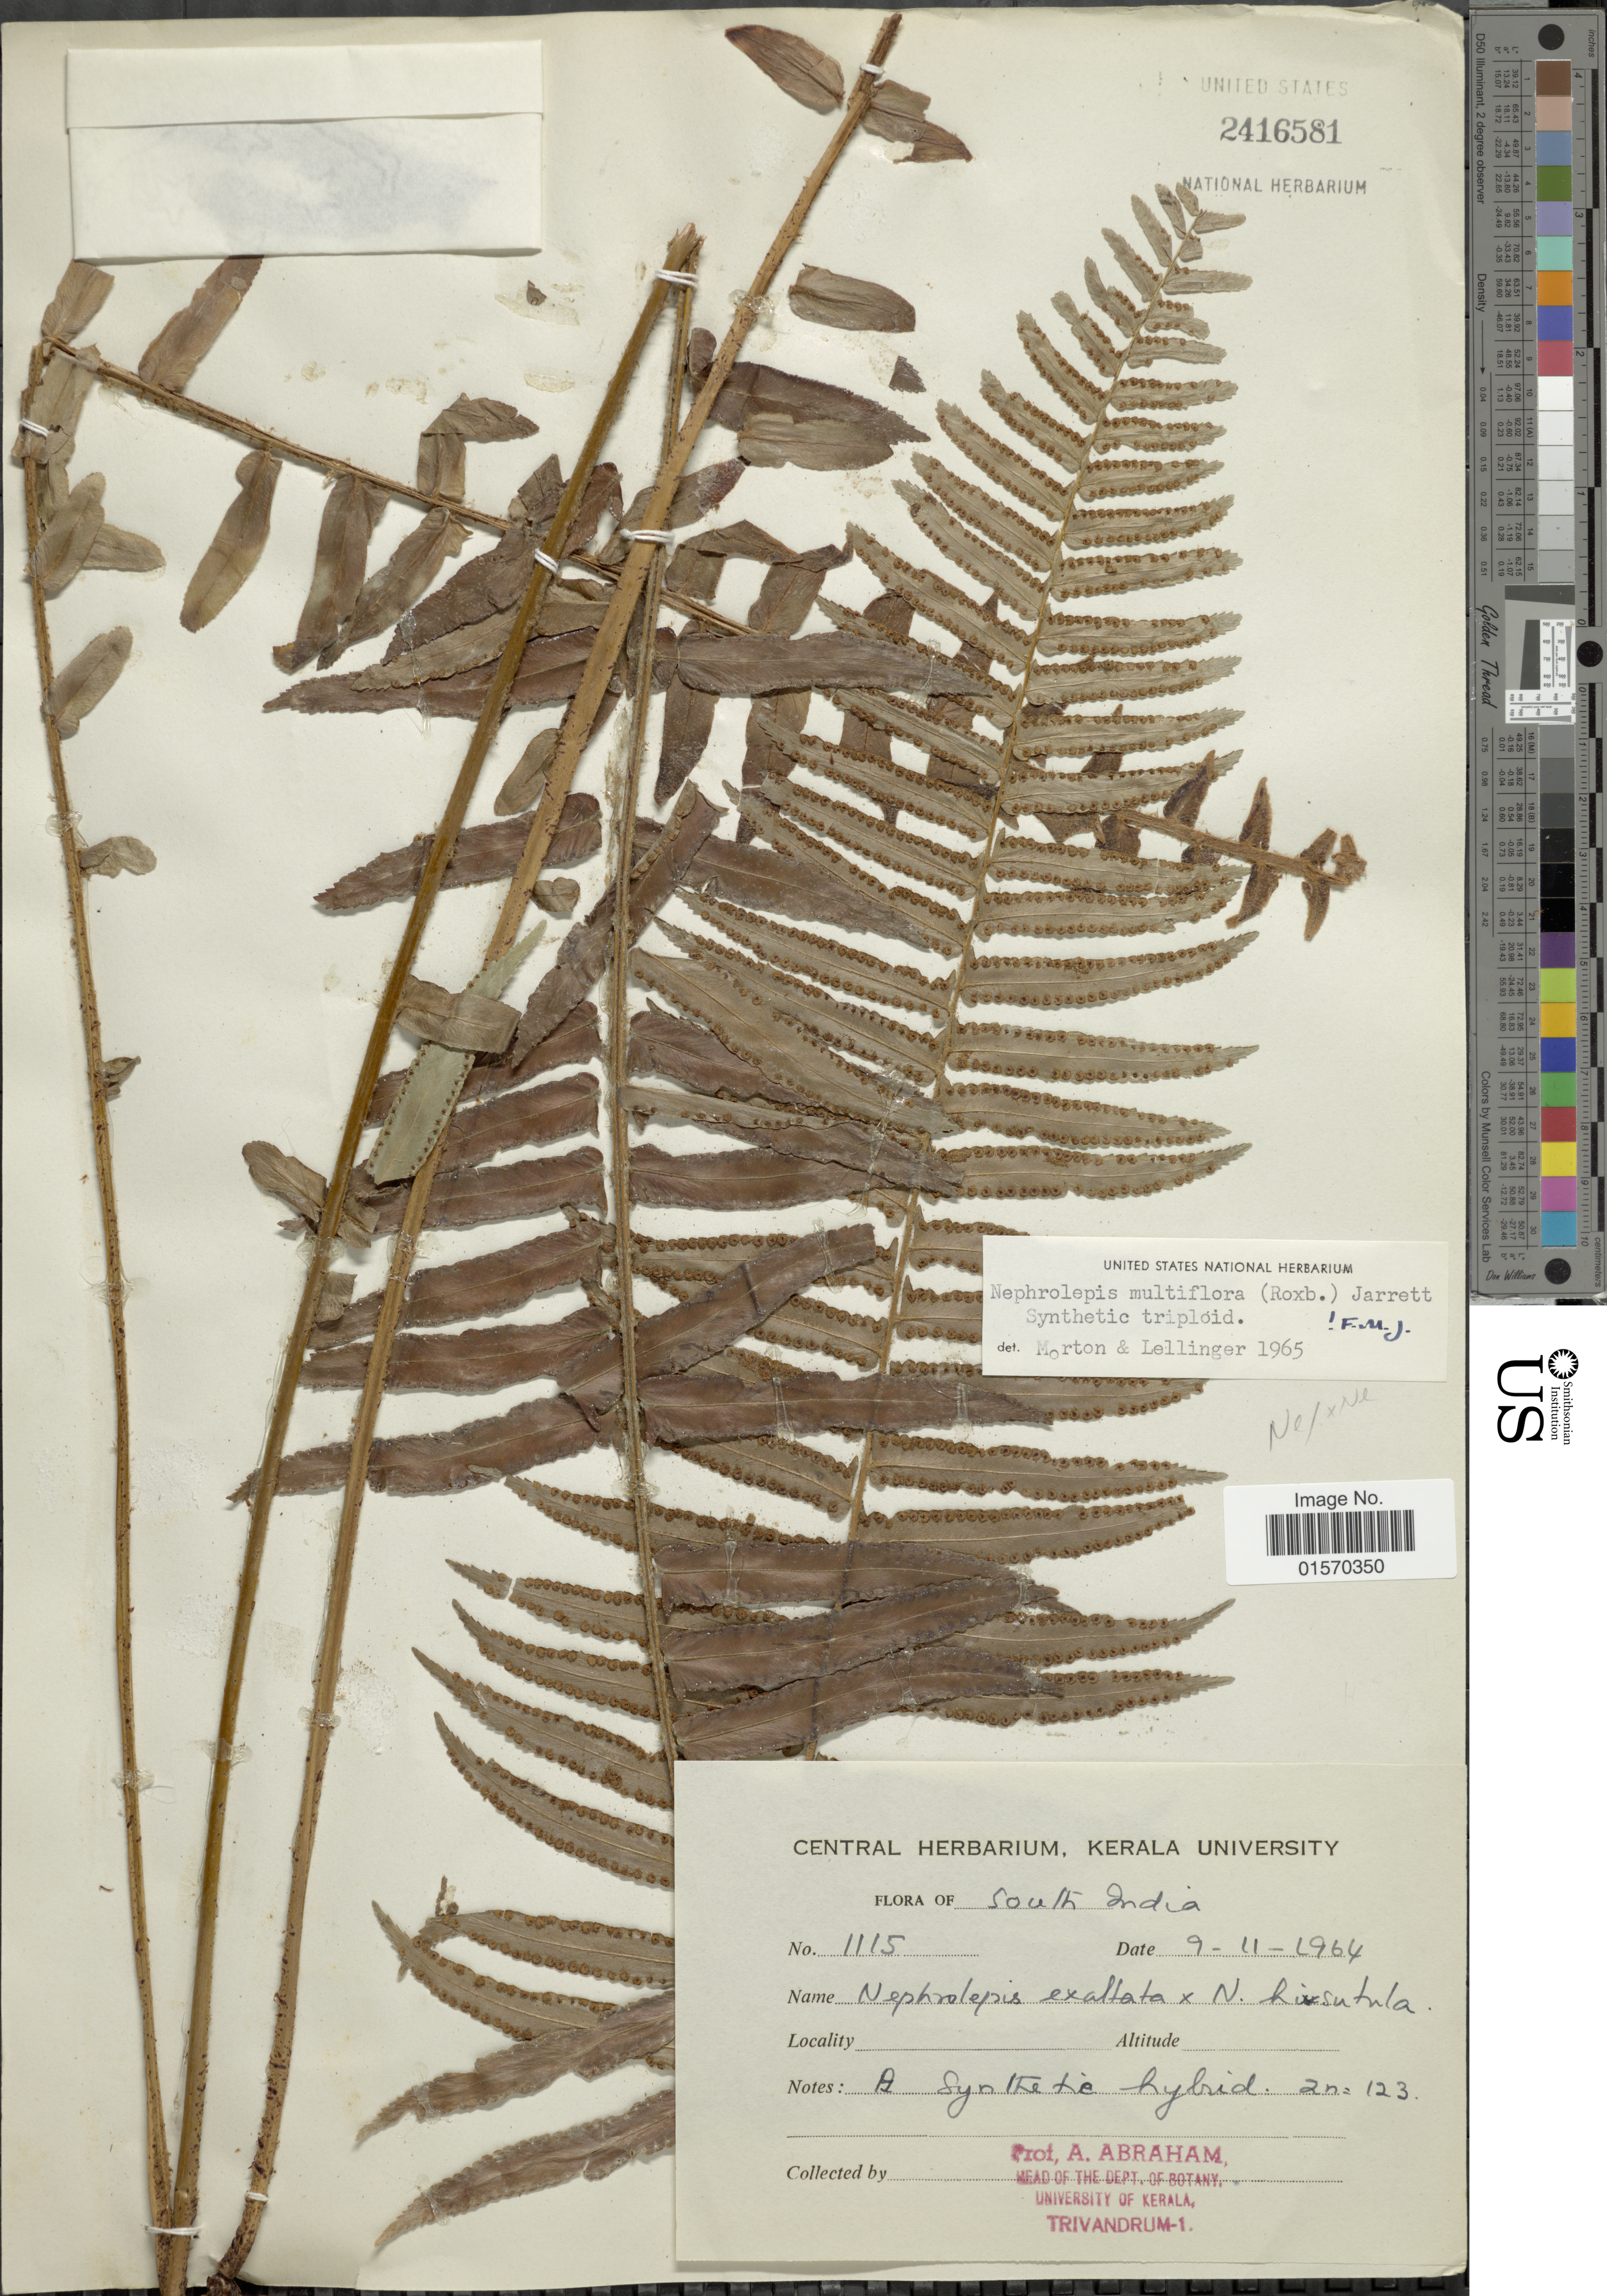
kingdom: Plantae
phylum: Tracheophyta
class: Polypodiopsida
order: Polypodiales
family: Nephrolepidaceae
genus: Nephrolepis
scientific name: Nephrolepis multiflora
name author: (Roxb.) F.M. Jarrett ex C.V. Morton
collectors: A. Abraham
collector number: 1115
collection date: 1964-11-09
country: India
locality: South India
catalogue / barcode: US 2416581